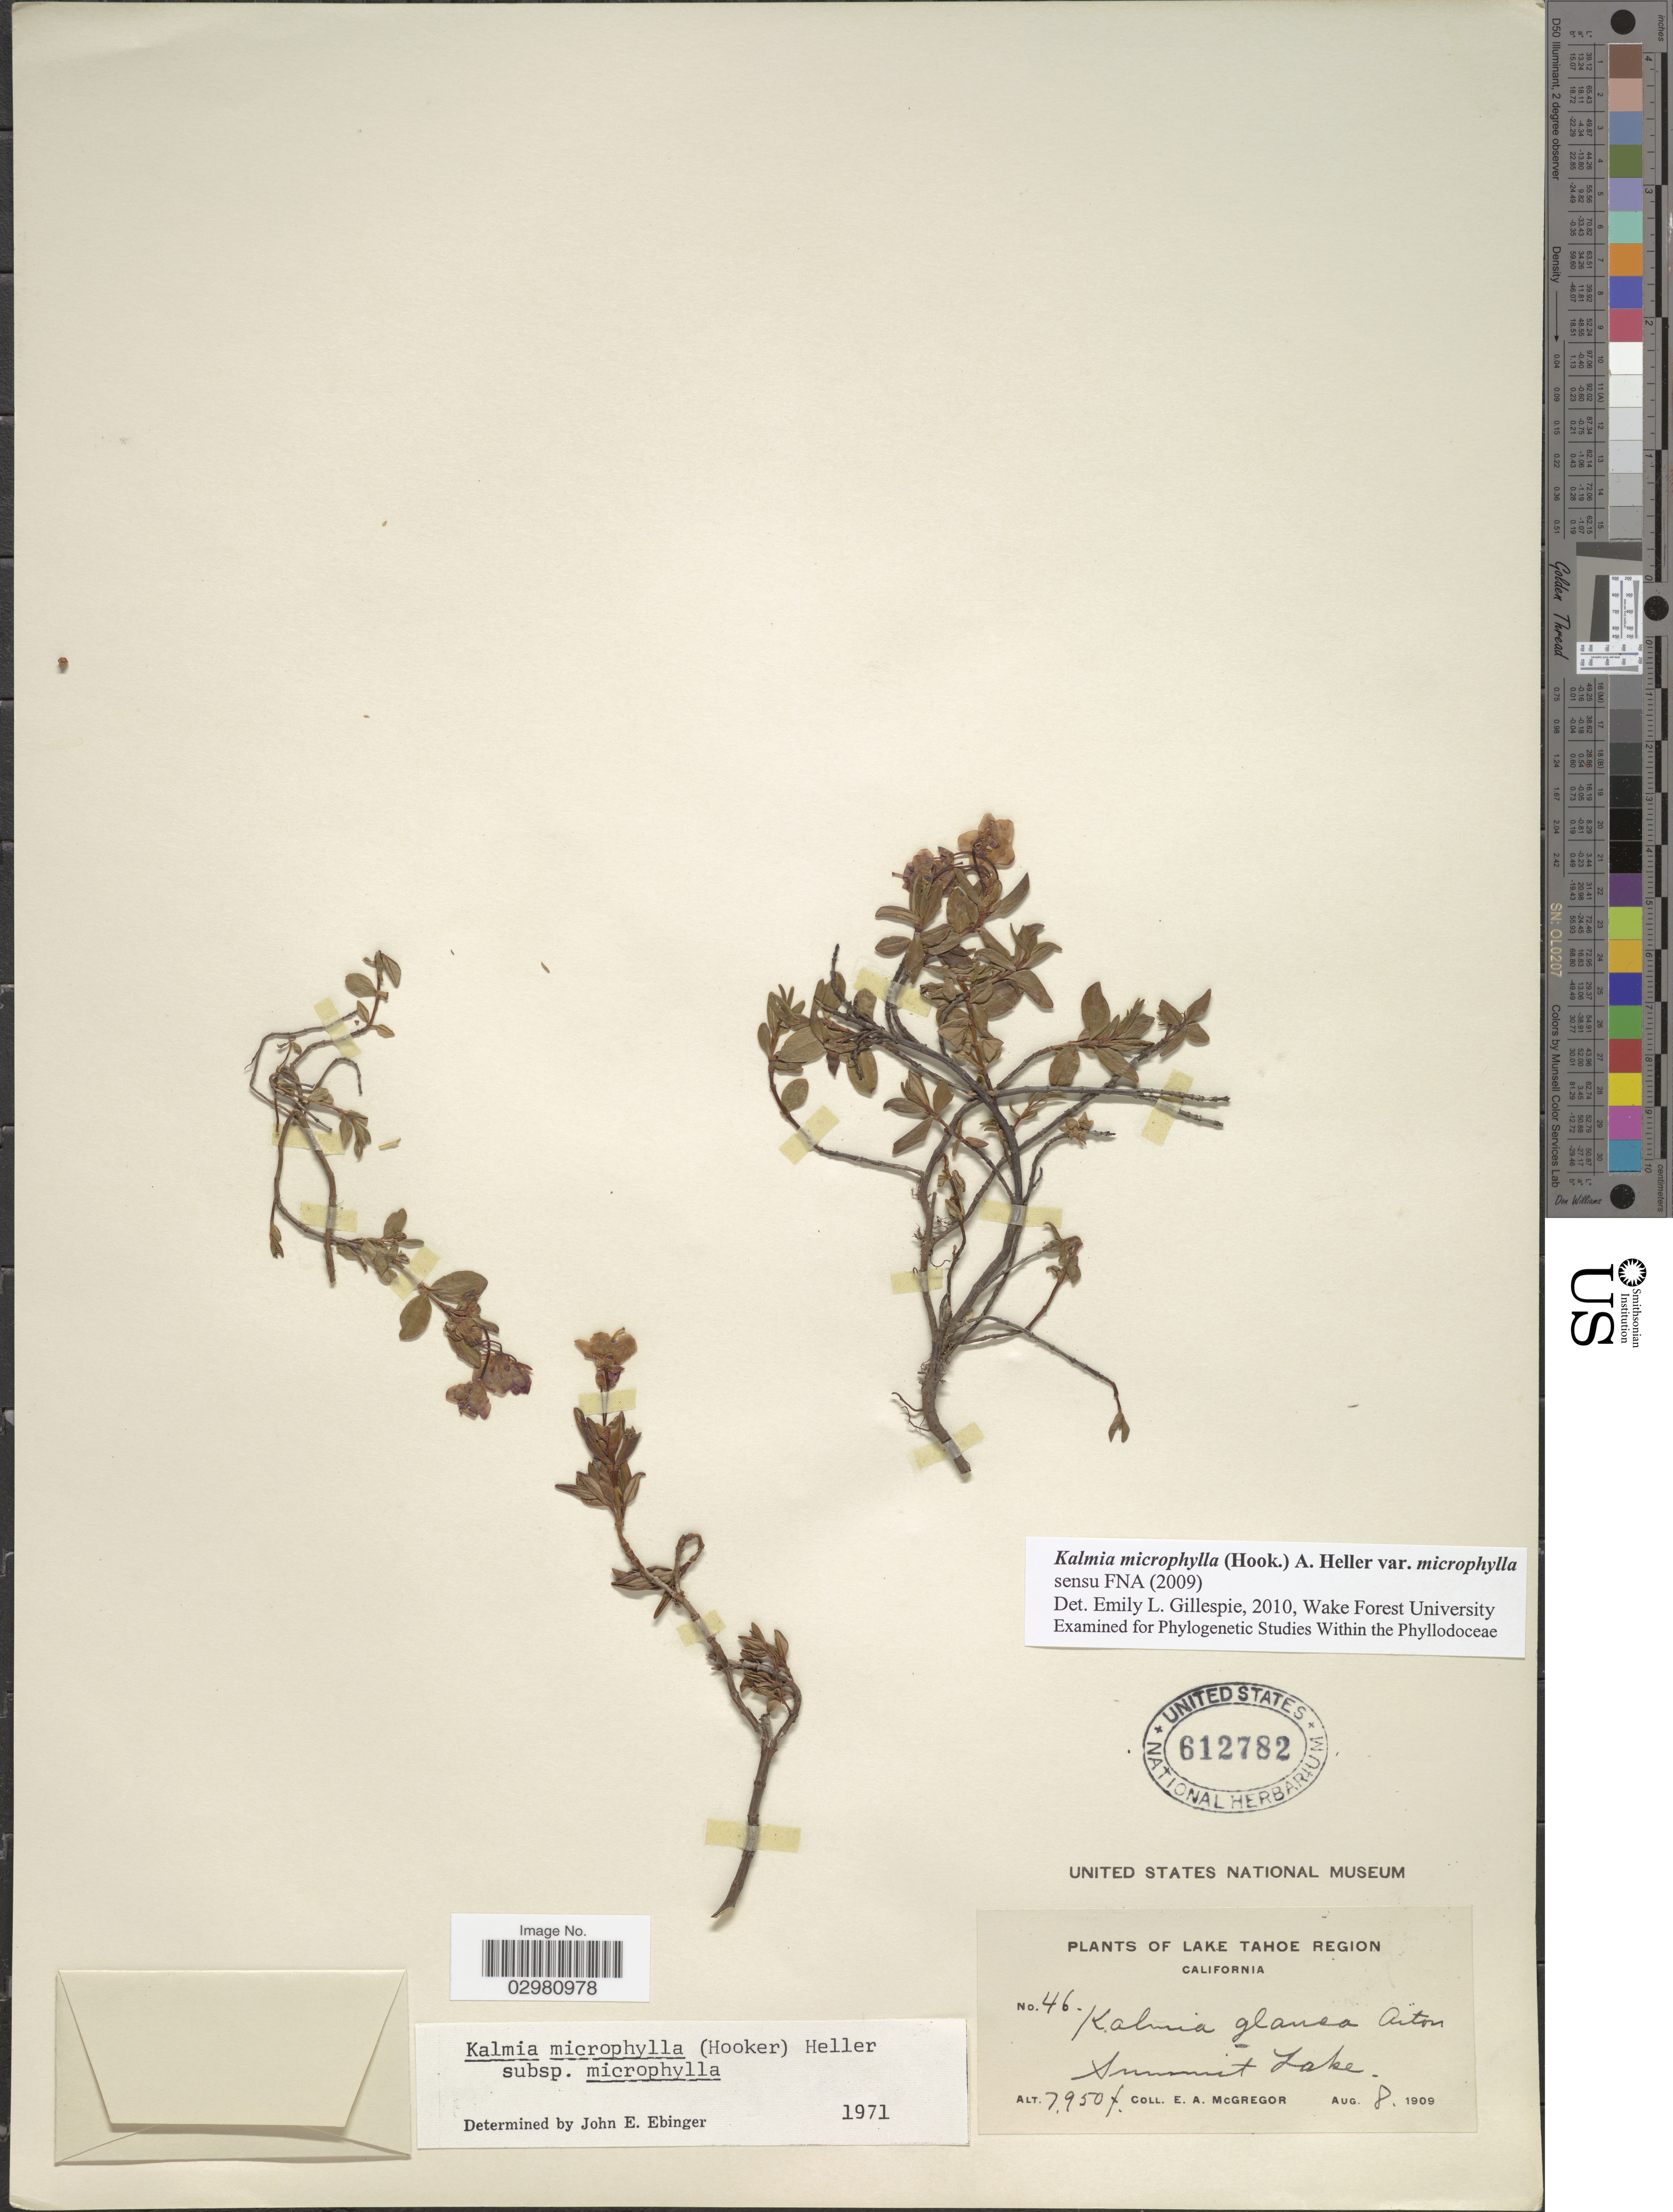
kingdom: Plantae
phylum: Tracheophyta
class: Magnoliopsida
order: Ericales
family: Ericaceae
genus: Kalmia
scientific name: Kalmia microphylla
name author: (Hook.) A. Heller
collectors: E. A. McGregor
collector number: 46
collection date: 1909-08-08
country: United States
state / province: California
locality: Lake Tahoe Region. Summit Lake.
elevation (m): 2423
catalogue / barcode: US 612782